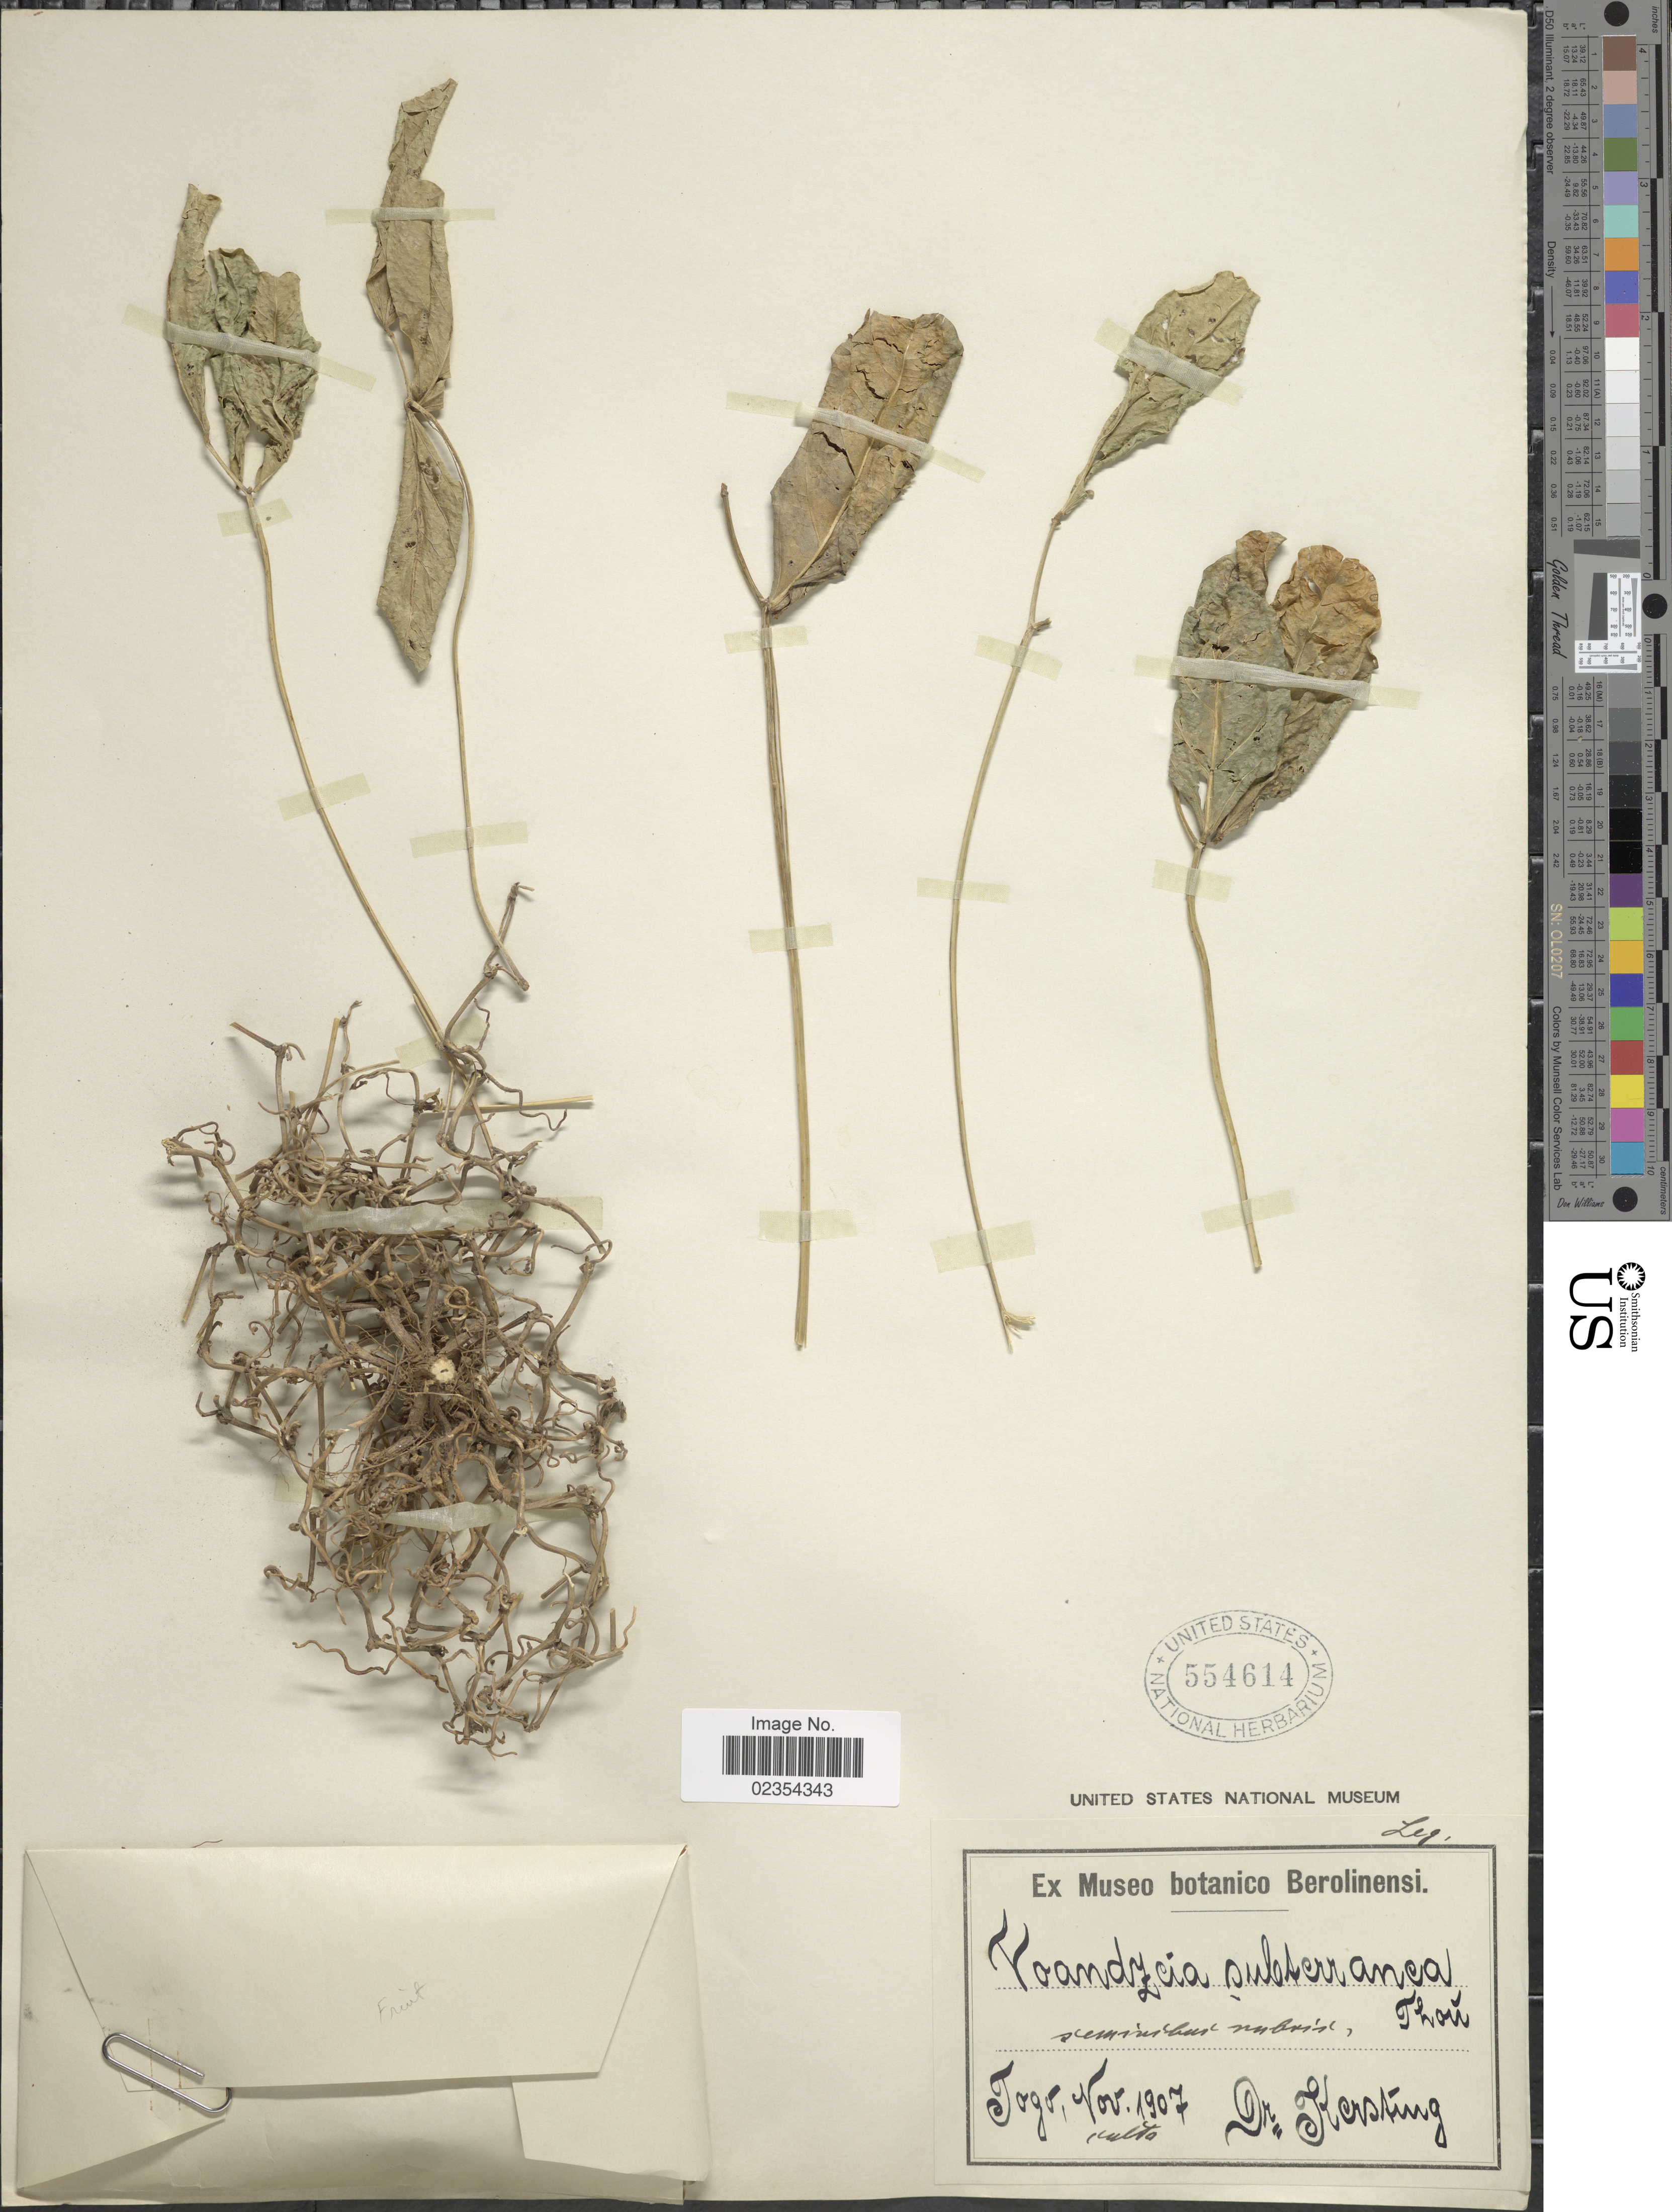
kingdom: Plantae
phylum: Tracheophyta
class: Magnoliopsida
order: Fabales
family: Fabaceae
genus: Vigna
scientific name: Vigna subterranea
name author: (L.) Verdc.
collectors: -. Kersting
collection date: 1907-11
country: Togo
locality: Culta.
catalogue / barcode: US 554614